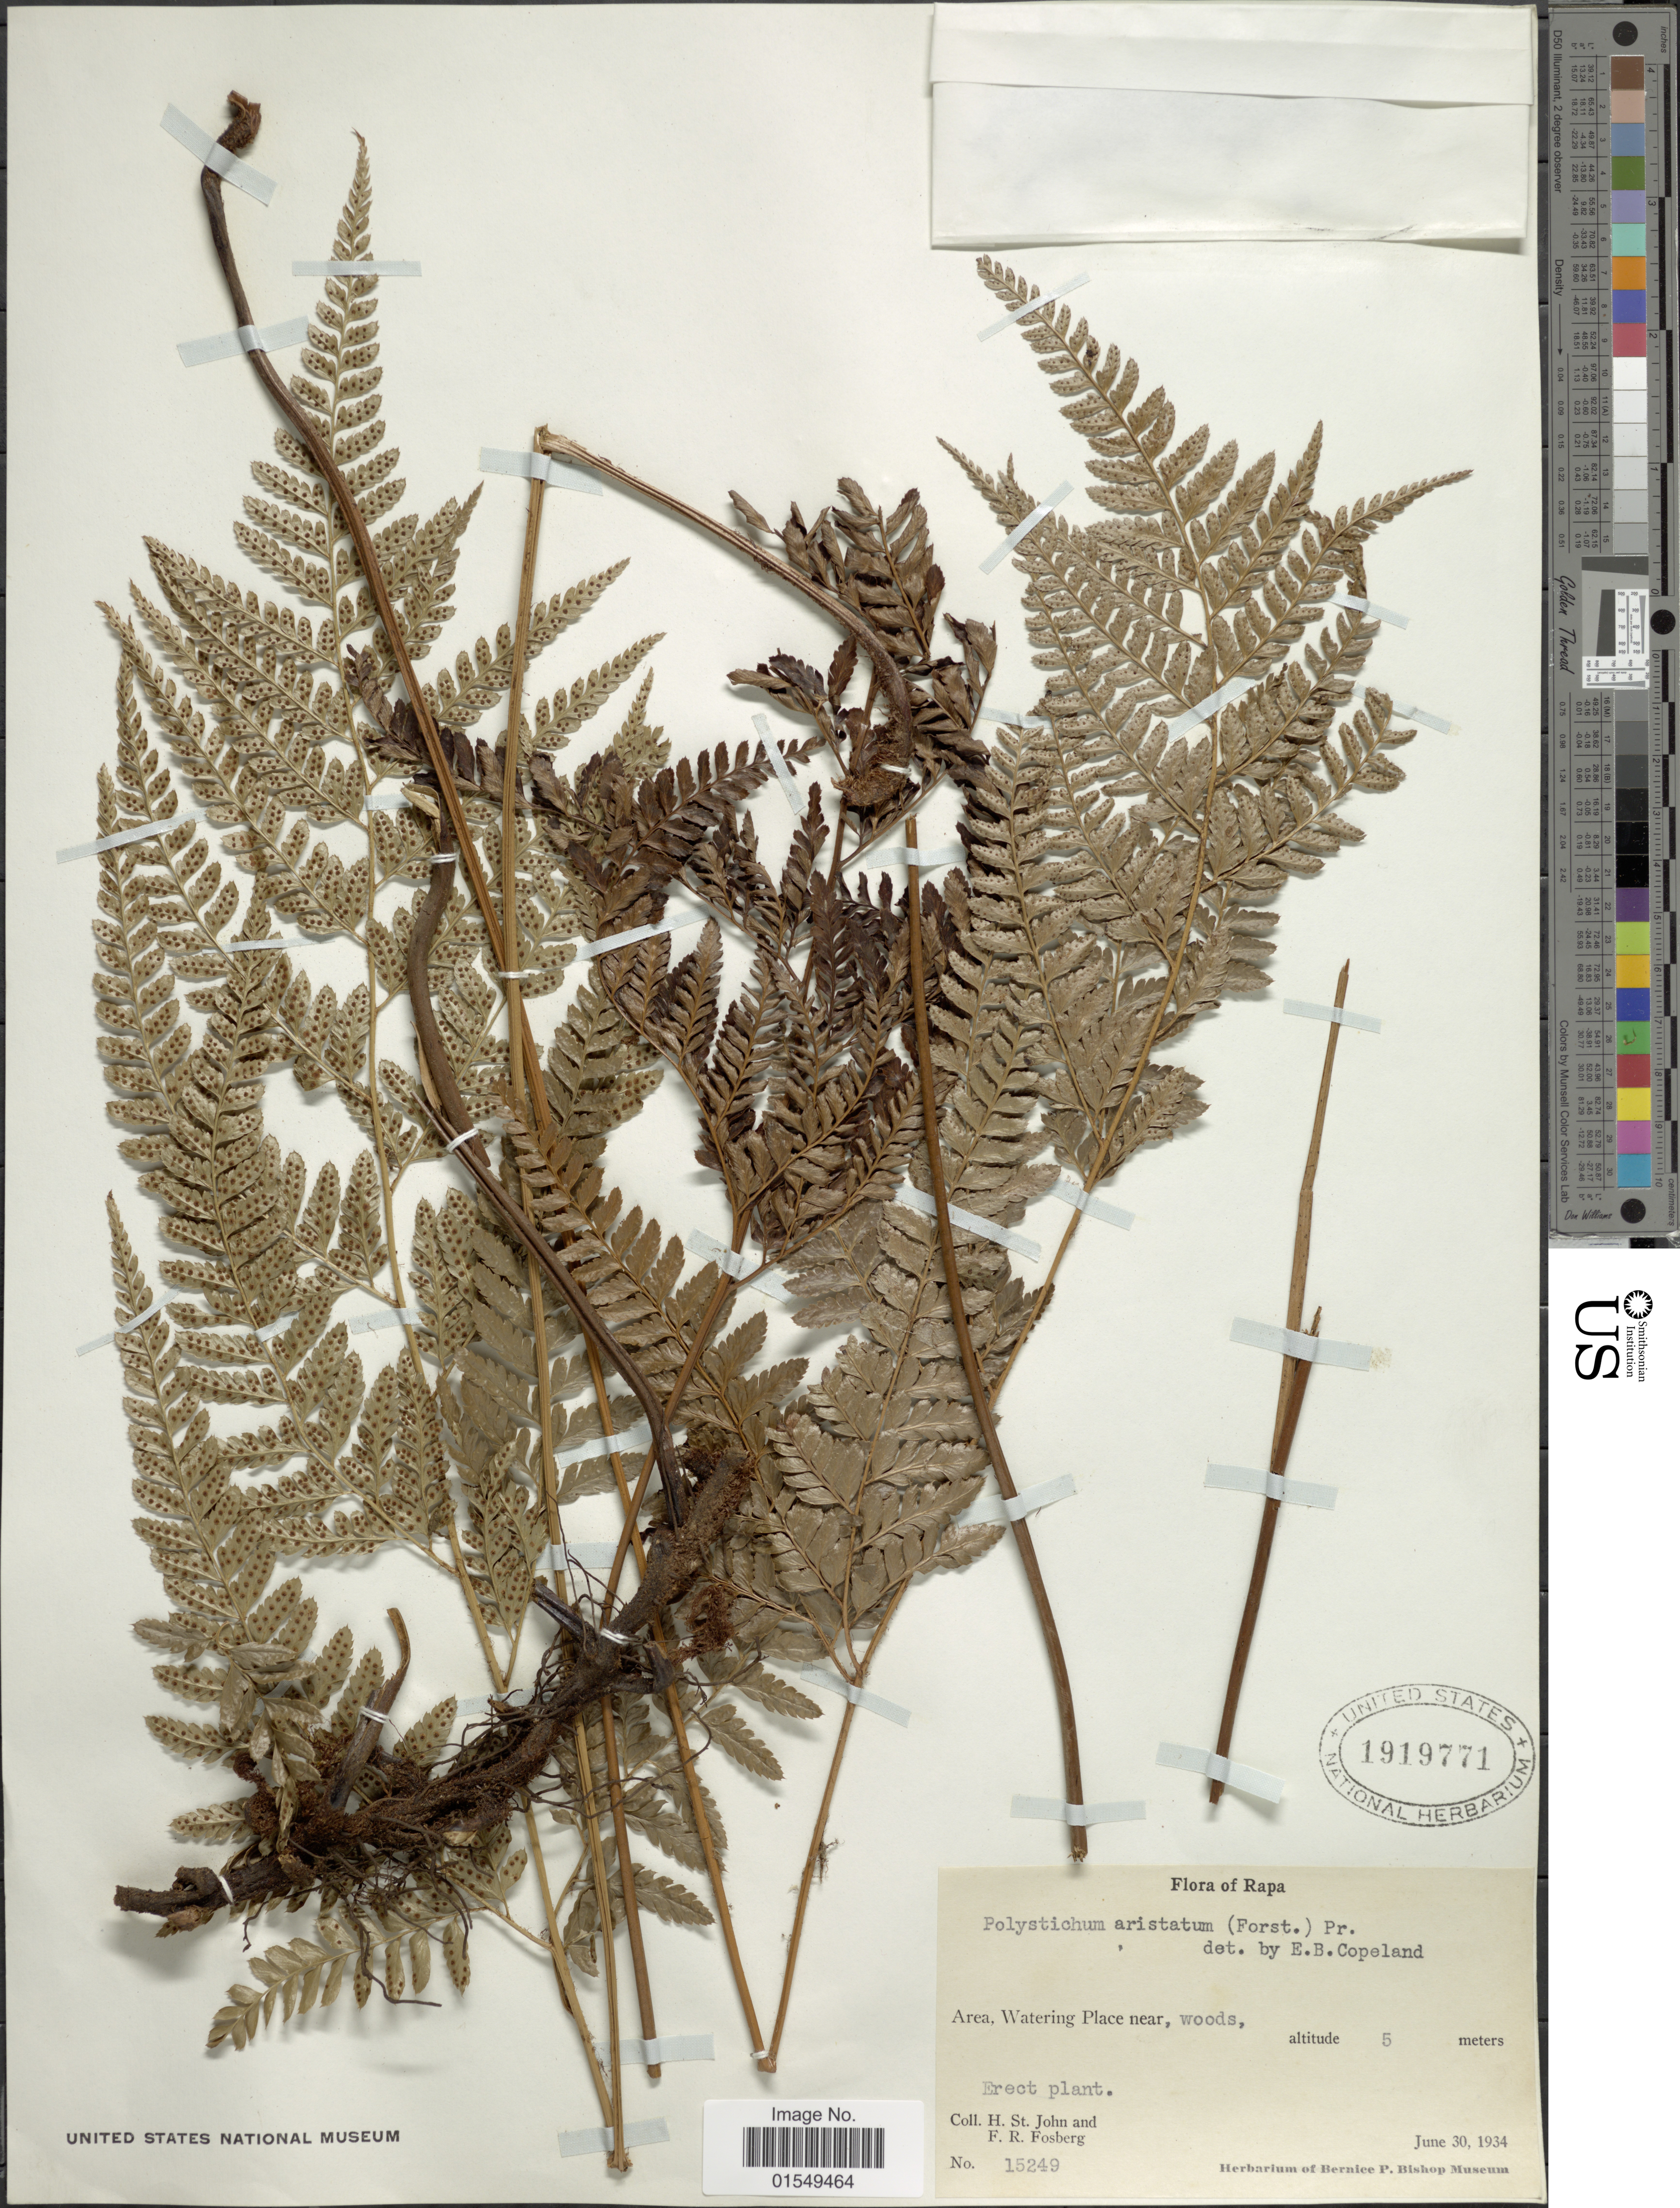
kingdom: Plantae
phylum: Tracheophyta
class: Polypodiopsida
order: Polypodiales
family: Dryopteridaceae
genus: Arachniodes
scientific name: Arachniodes aristata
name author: (G. Forst.) Tindale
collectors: H. St. John & F. R. Fosberg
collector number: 15249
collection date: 1934-06-30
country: French Polynesia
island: Rapa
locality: Rapa, area Watering place near woods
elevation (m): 5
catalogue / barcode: US 1919771